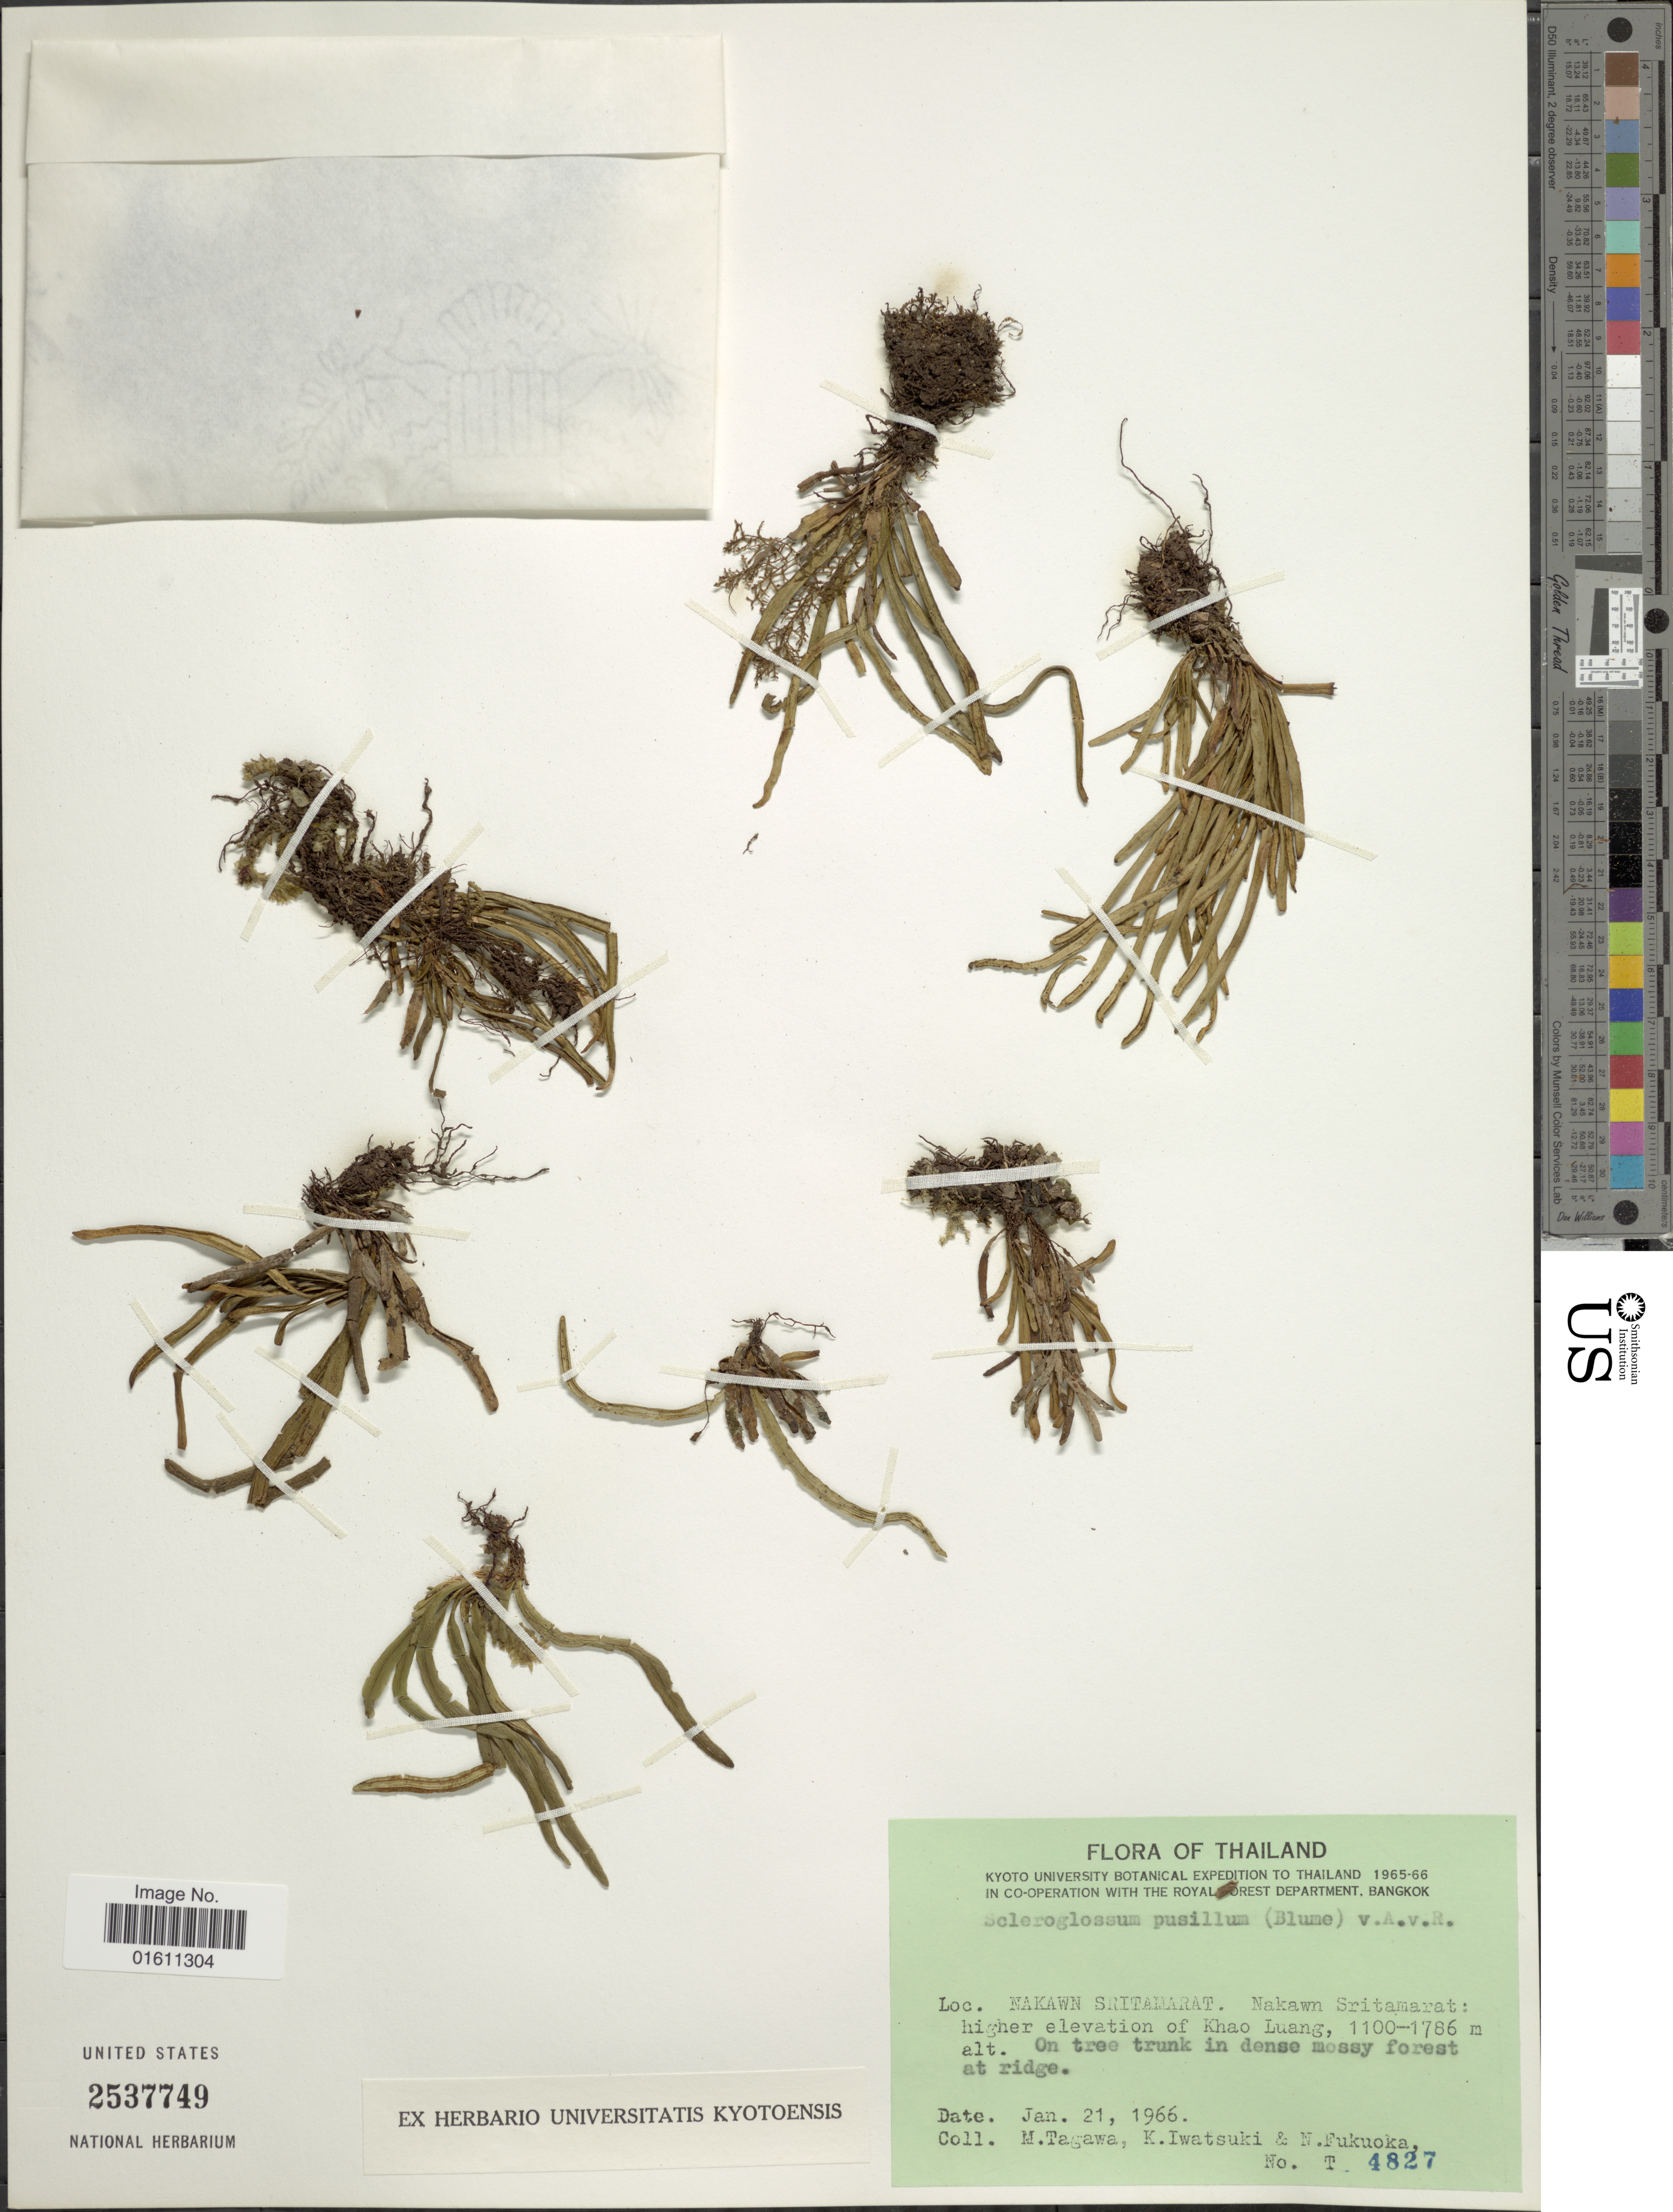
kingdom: Plantae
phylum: Tracheophyta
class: Polypodiopsida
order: Polypodiales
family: Polypodiaceae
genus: Scleroglossum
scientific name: Scleroglossum pusillum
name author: (Blume) Alderw.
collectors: M. Tagawa, K. Iwatsuki & N. Fukuoka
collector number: T4827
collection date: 1966-01-21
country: Thailand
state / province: Nakhon Si Thammarat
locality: Thailand, Nakawn Sritamarat. Nakawn Sritamarat: higher elevation of Khao Luang.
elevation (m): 1100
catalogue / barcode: US 2537749